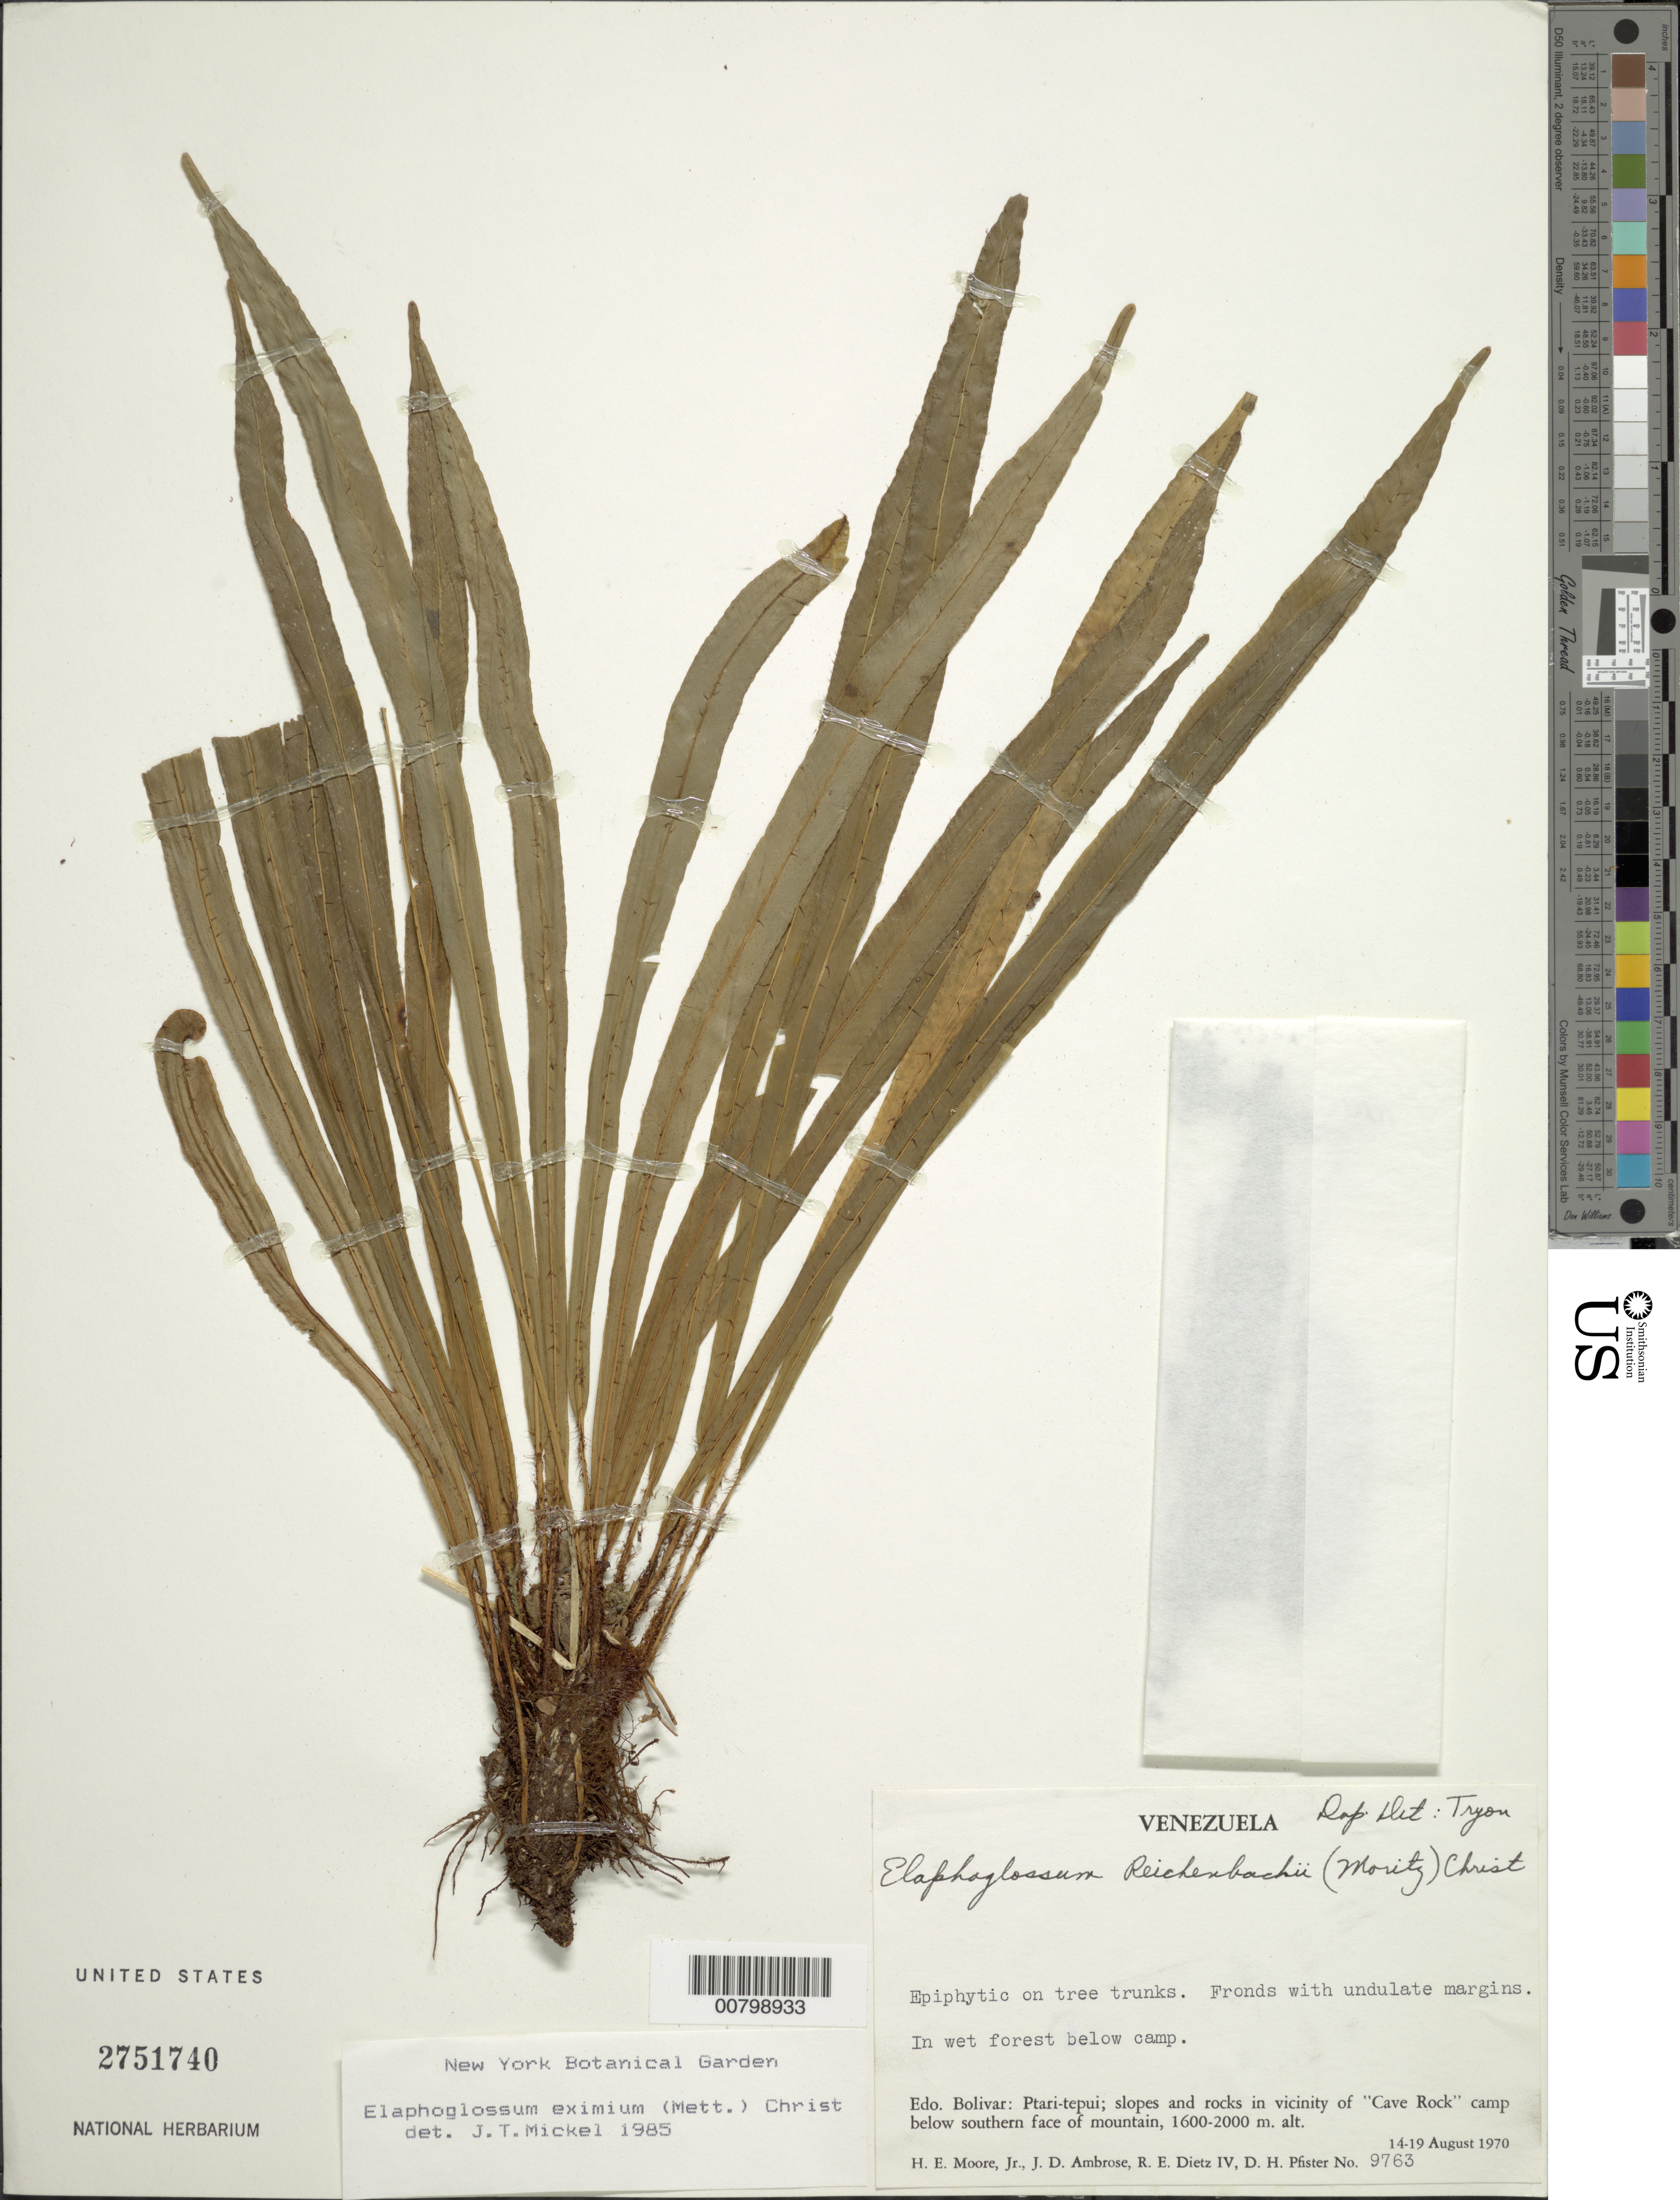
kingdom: Plantae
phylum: Tracheophyta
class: Polypodiopsida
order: Polypodiales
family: Dryopteridaceae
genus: Elaphoglossum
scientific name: Elaphoglossum eximium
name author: (Mett.) Christ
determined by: Mickel, J. T., (NY), New York Botanical Garden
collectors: H. E. Moore, J. D. Ambrose, R. Dietz & D. H. Pfister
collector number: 9763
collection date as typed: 14-Aug-70 to 19-Aug-70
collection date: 1970-08-14/1970-08-19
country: Venezuela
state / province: Bolívar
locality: Ptari-tepuí, vicinity of "Cave Rock" camp below southern face of mountain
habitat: Wet forest below camp; on tree trunks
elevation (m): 1600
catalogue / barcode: US 2751740